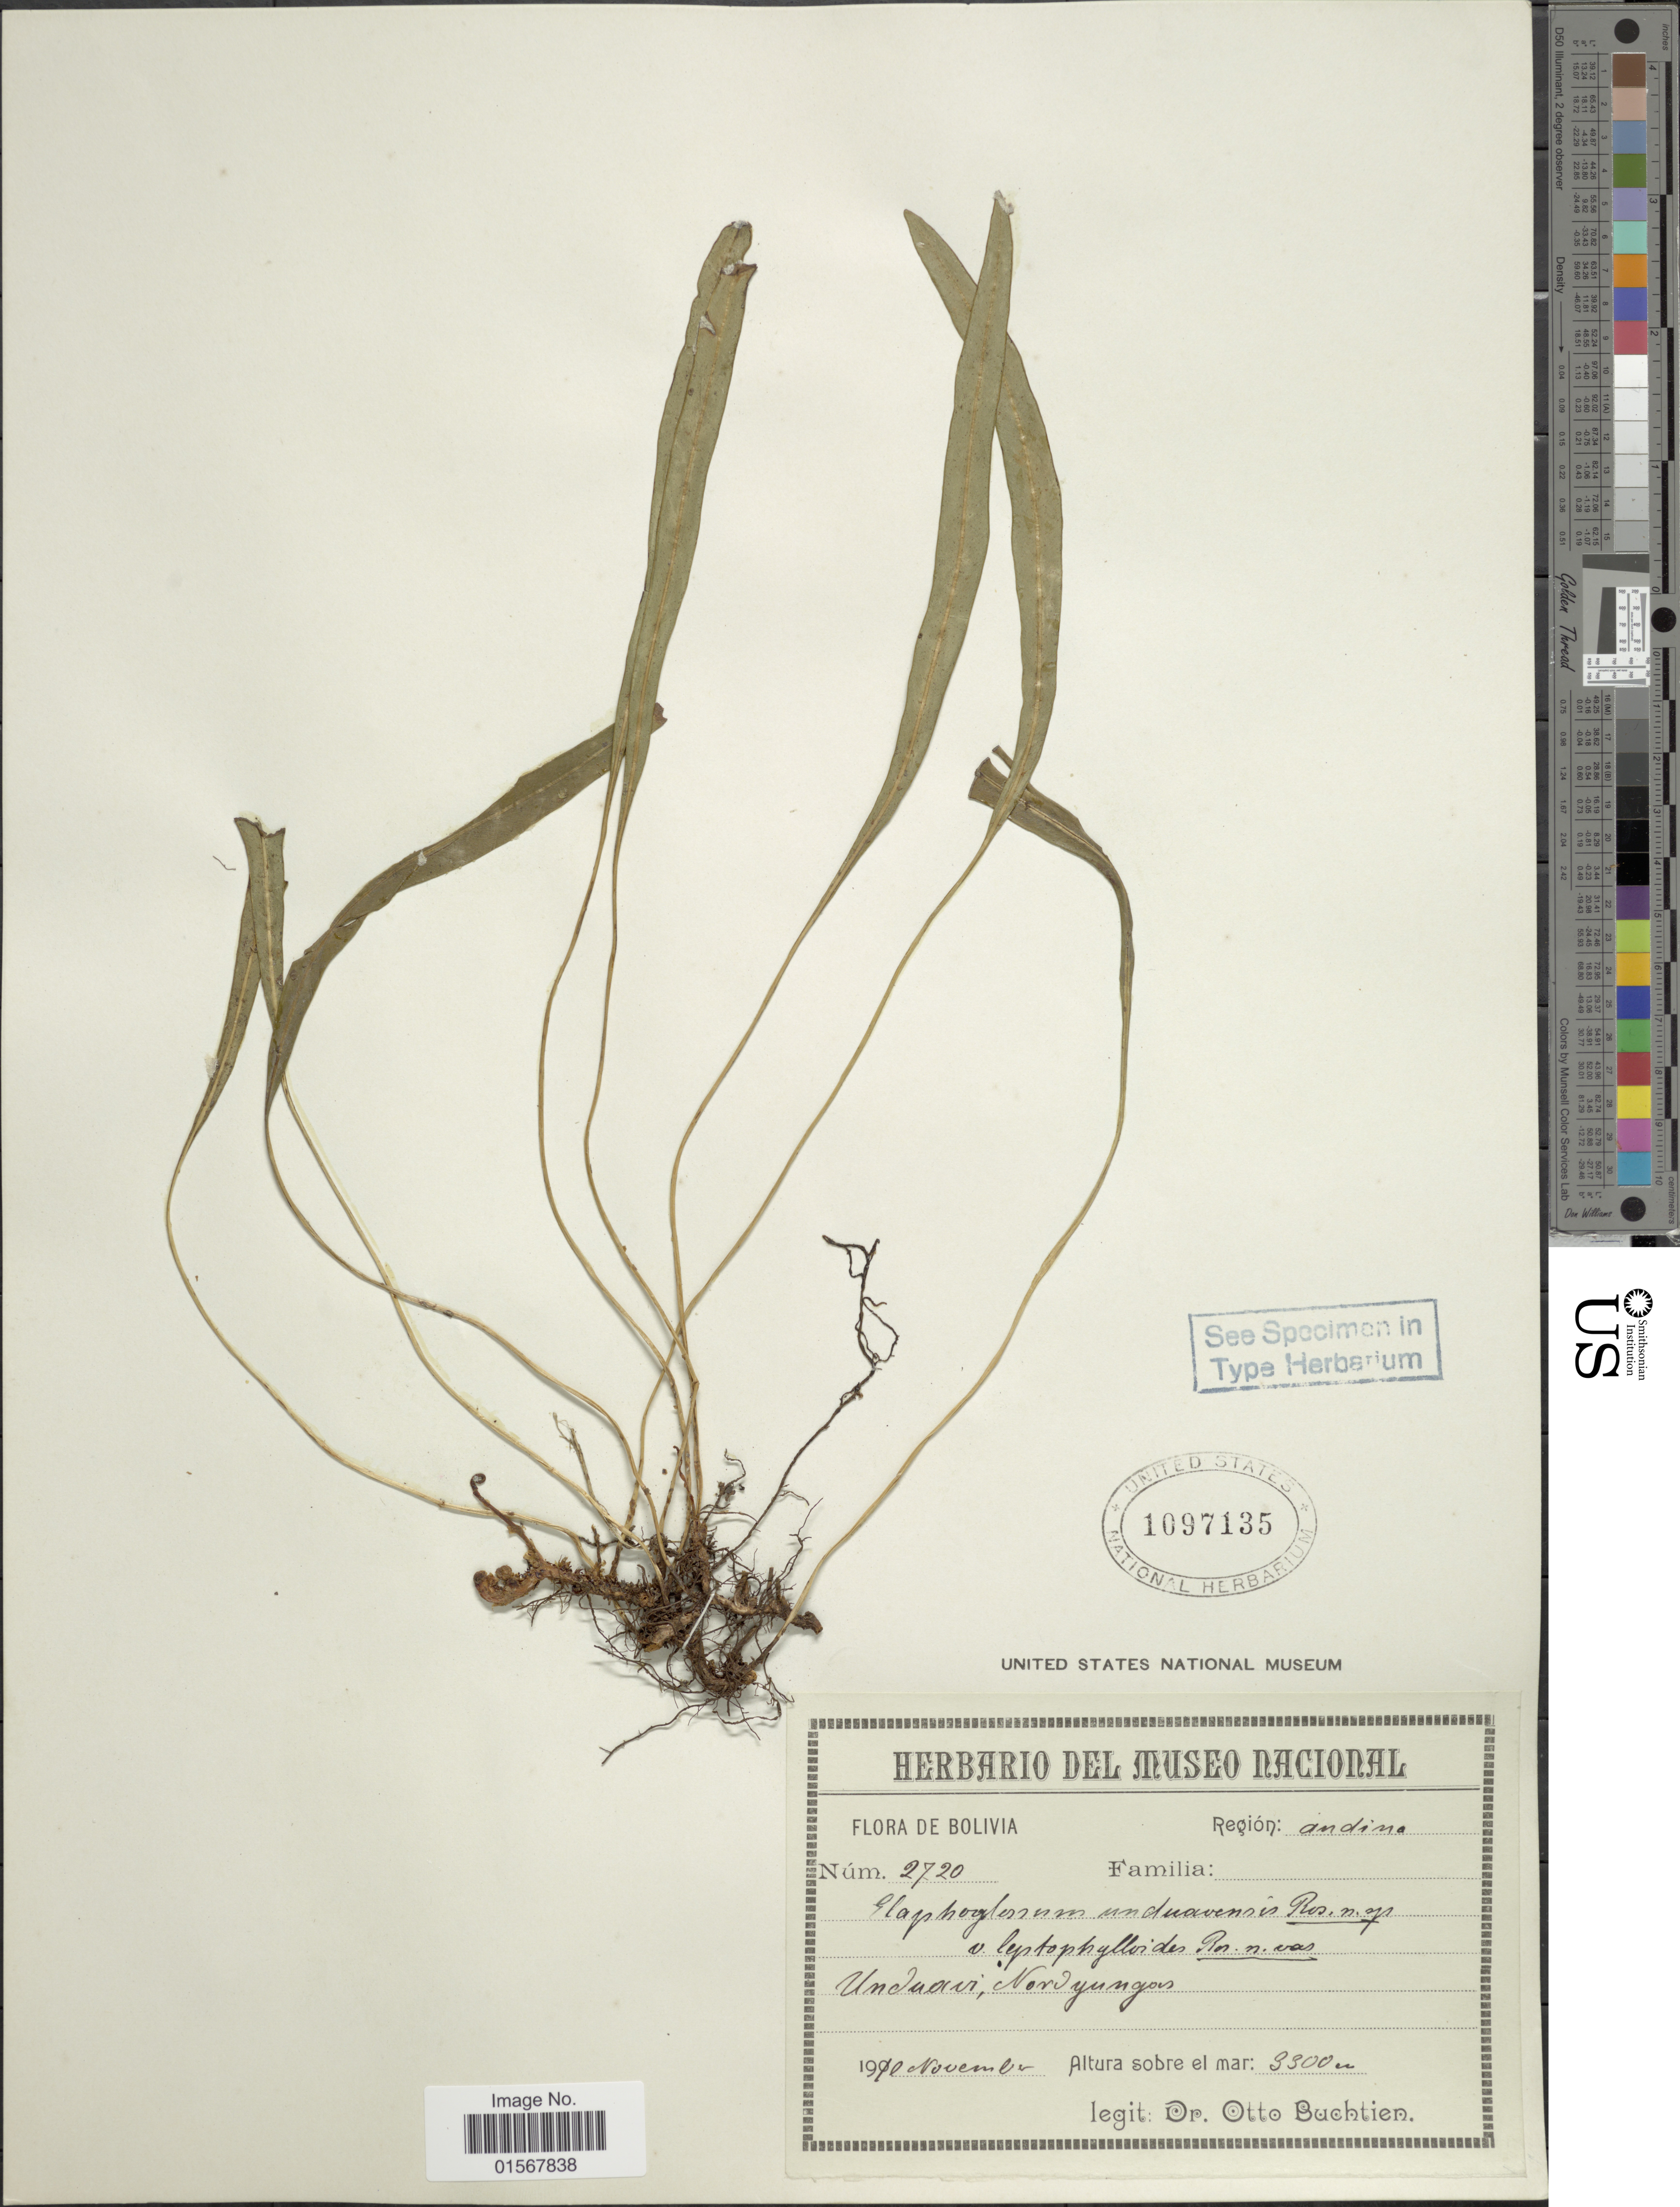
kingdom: Plantae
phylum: Tracheophyta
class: Polypodiopsida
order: Polypodiales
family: Dryopteridaceae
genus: Elaphoglossum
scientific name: Elaphoglossum unduavense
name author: Rosenst.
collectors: O. Buchtien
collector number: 2720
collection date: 1910-11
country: Bolivia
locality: Unduavi, Nordyungas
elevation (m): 3300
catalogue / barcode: US 1097135